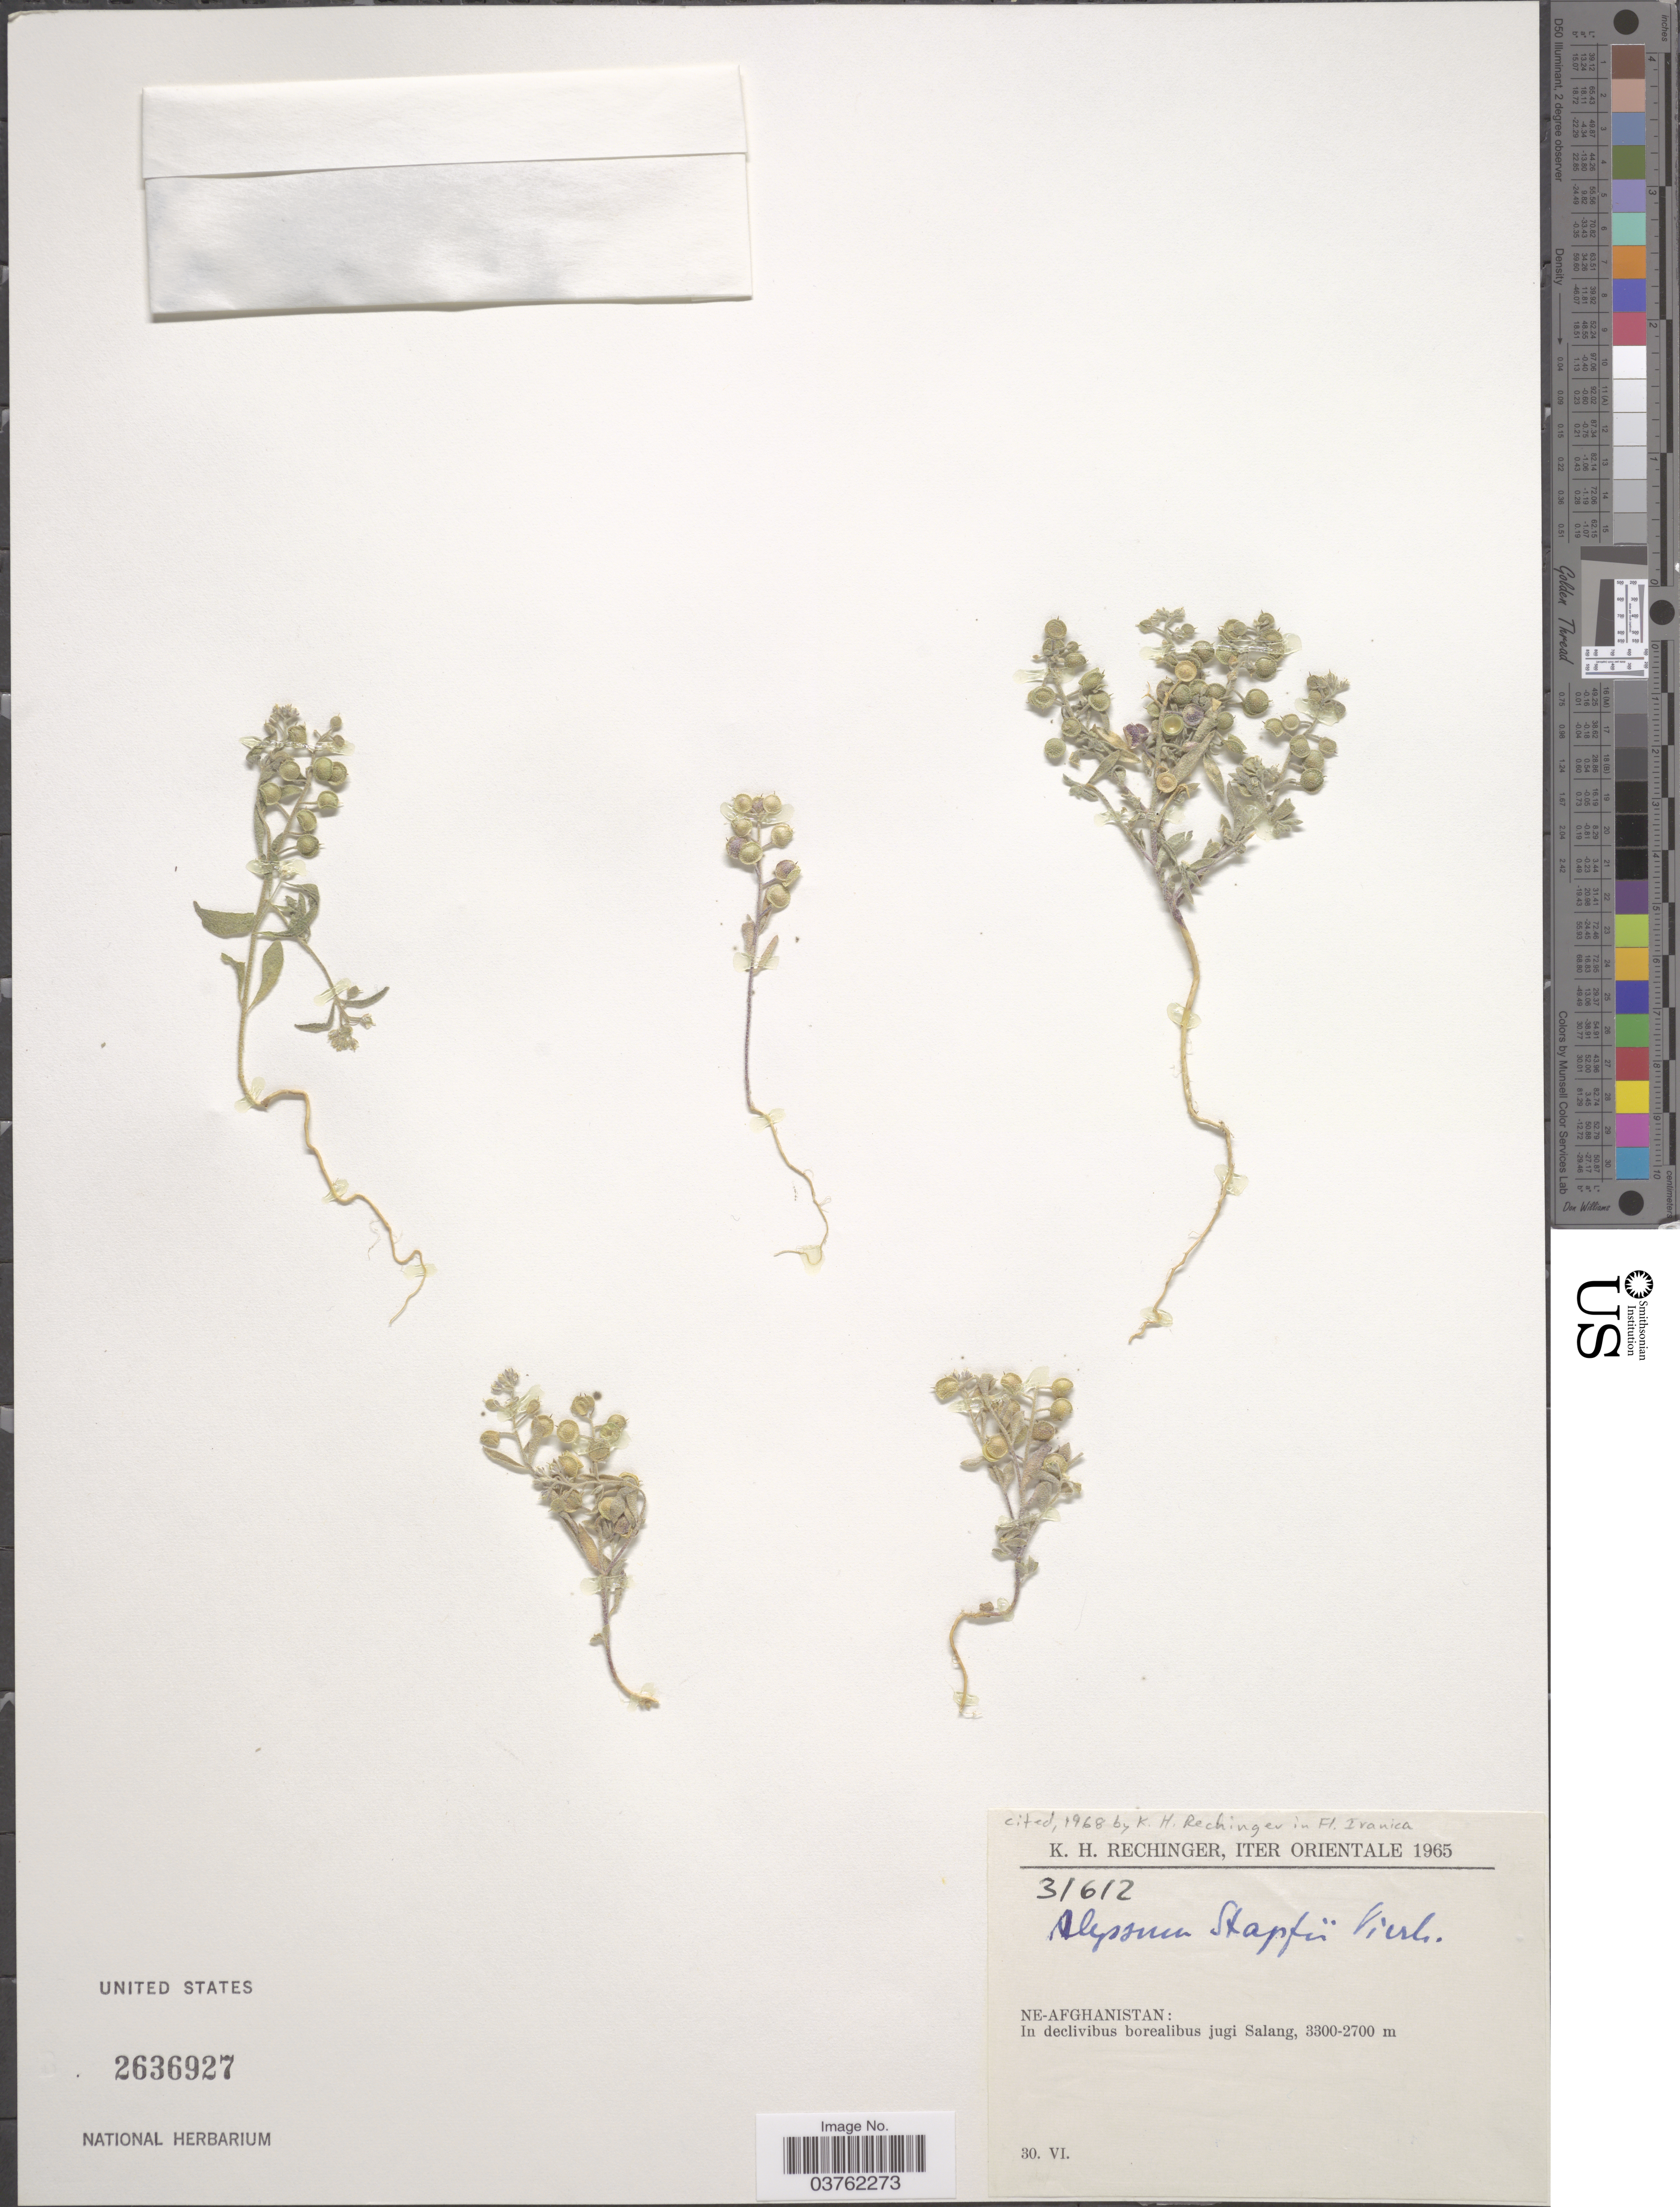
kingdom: Plantae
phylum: Tracheophyta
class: Magnoliopsida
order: Brassicales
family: Brassicaceae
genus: Alyssum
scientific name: Alyssum stapfii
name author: Vierh.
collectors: K. H. Rechinger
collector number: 31612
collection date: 1965-06-30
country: Afghanistan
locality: Iter Orientale. NE-Afghanistan: In declivibus borealibus jugi Salang.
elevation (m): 2700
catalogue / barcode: US 2636927